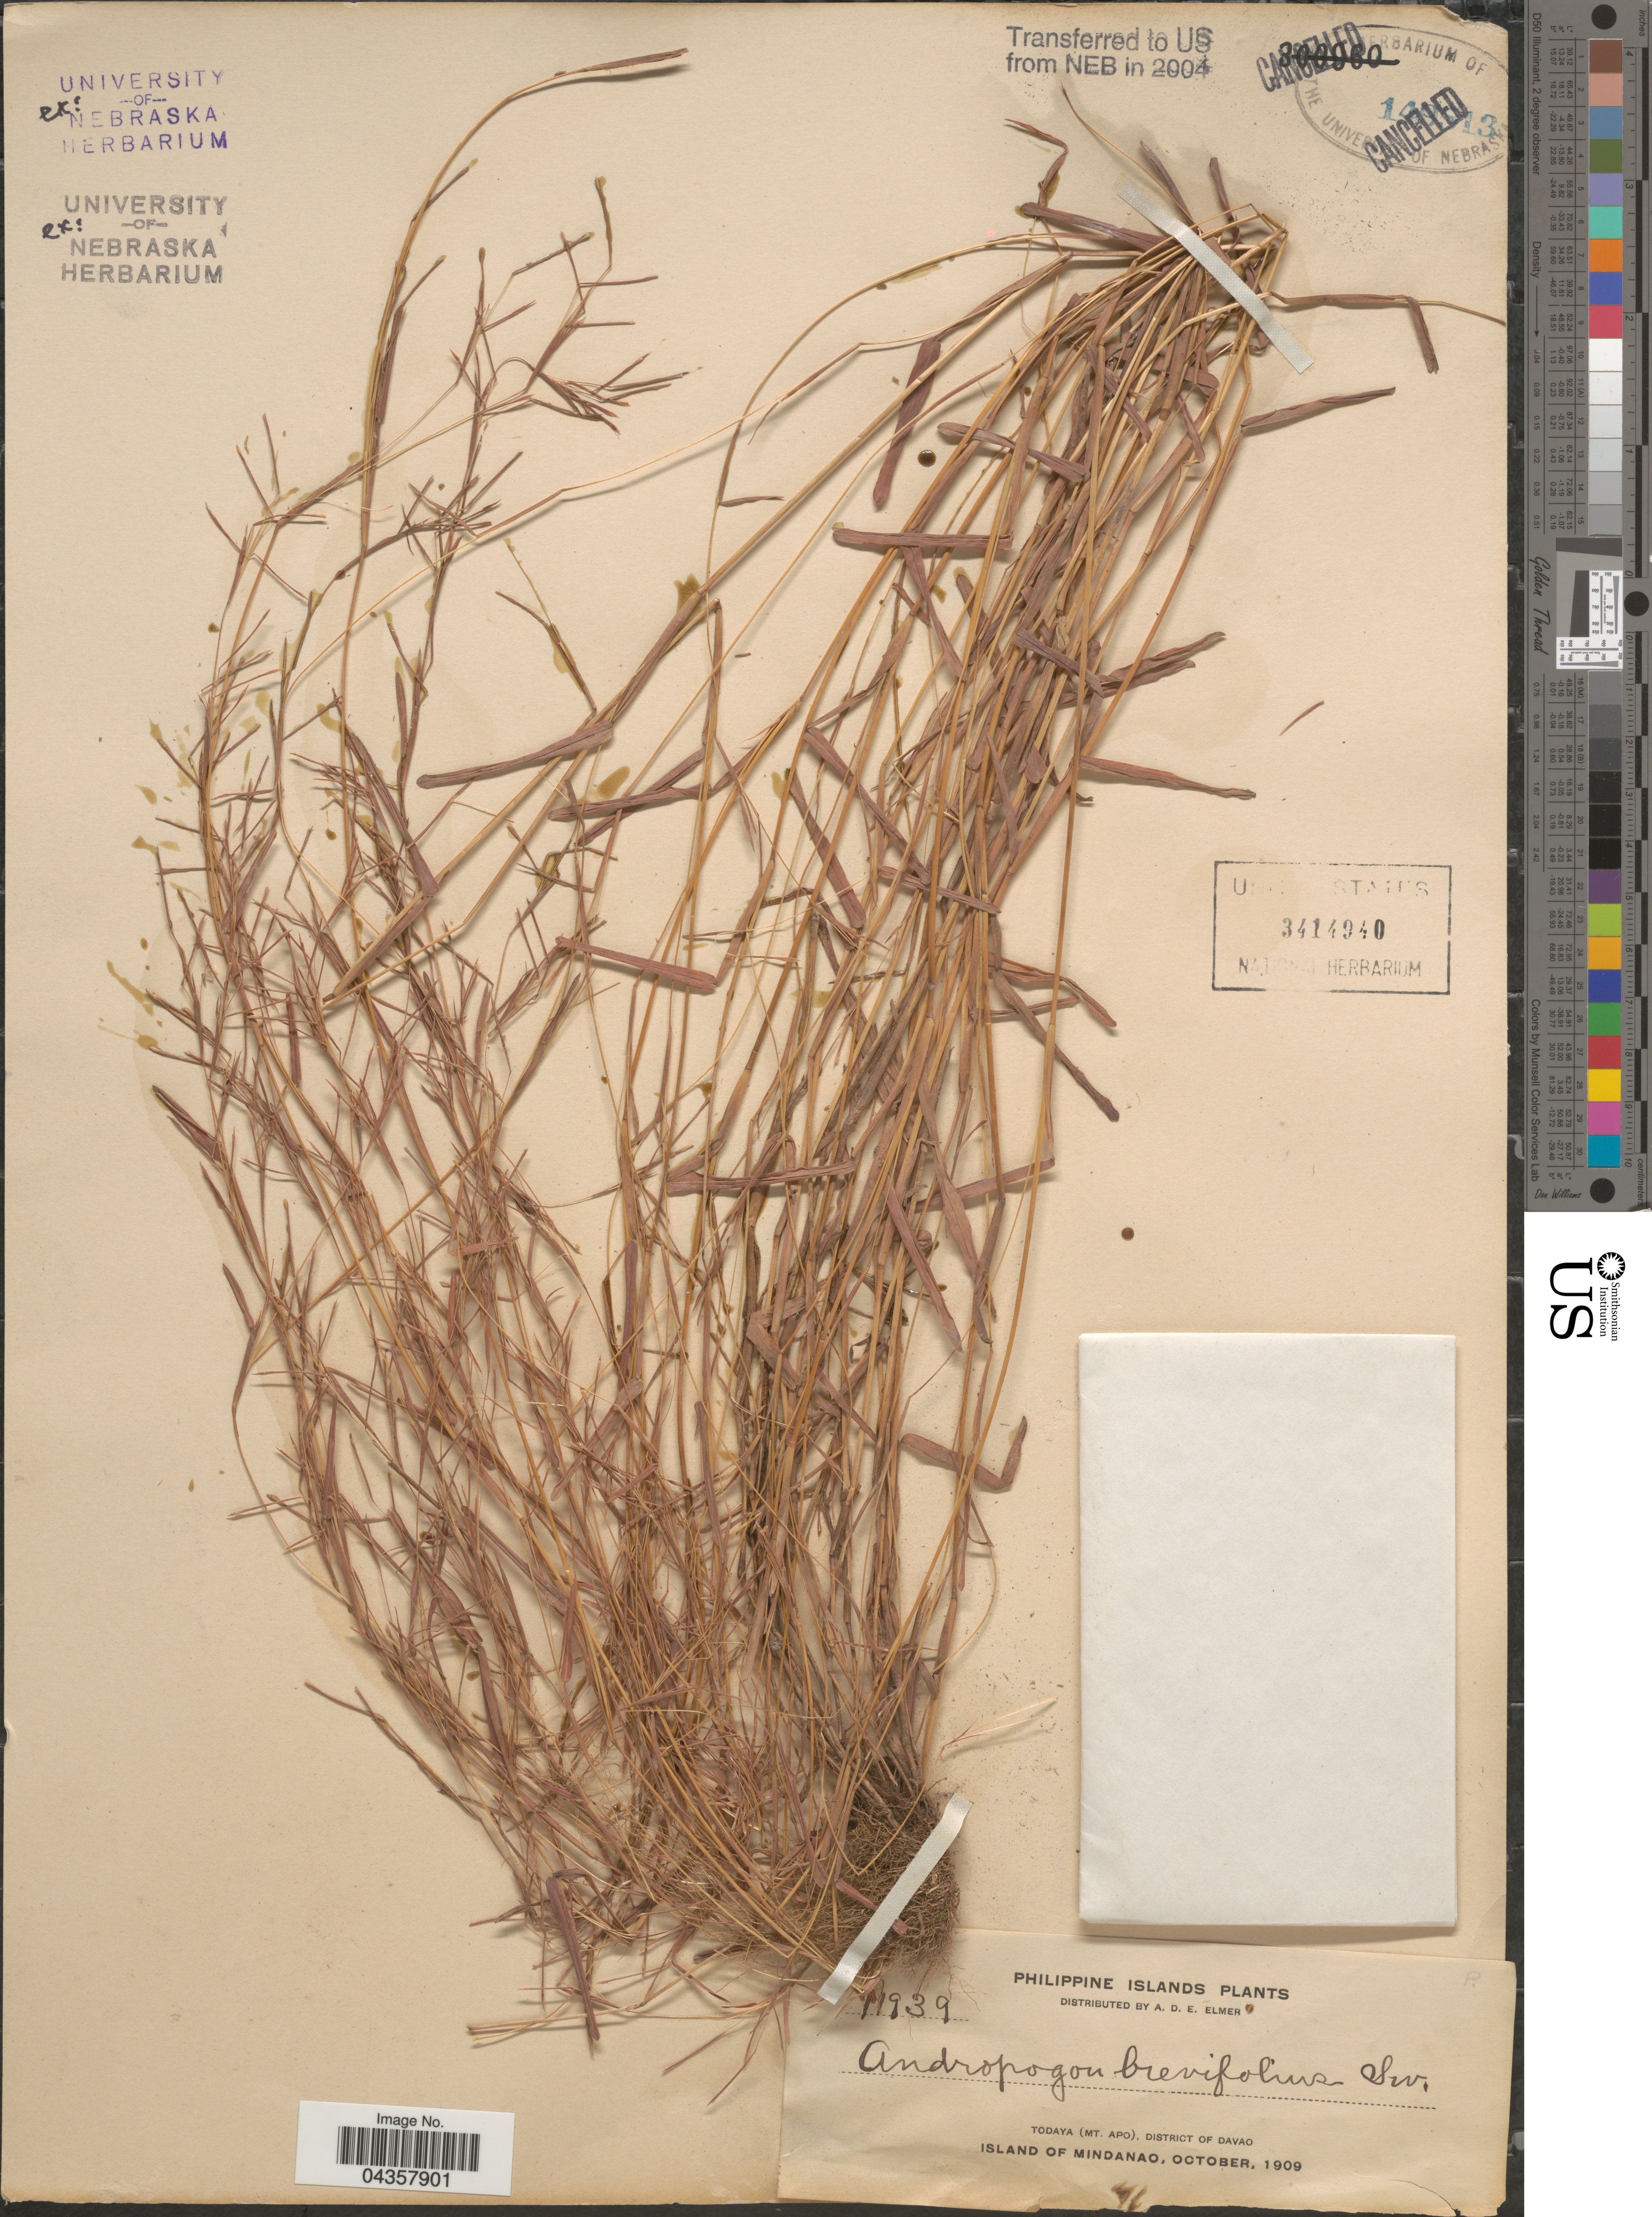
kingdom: Plantae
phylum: Tracheophyta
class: Liliopsida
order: Poales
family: Poaceae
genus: Schizachyrium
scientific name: Schizachyrium brevifolium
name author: (Sw.) Nees ex Büse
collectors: A. D. E. Elmer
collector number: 71939*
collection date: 1909-10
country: Philippines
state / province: Davao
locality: Philippine Islands. Todaya (Mt. Apo), District of Davao. Island of Mindanao.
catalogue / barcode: US 3414940